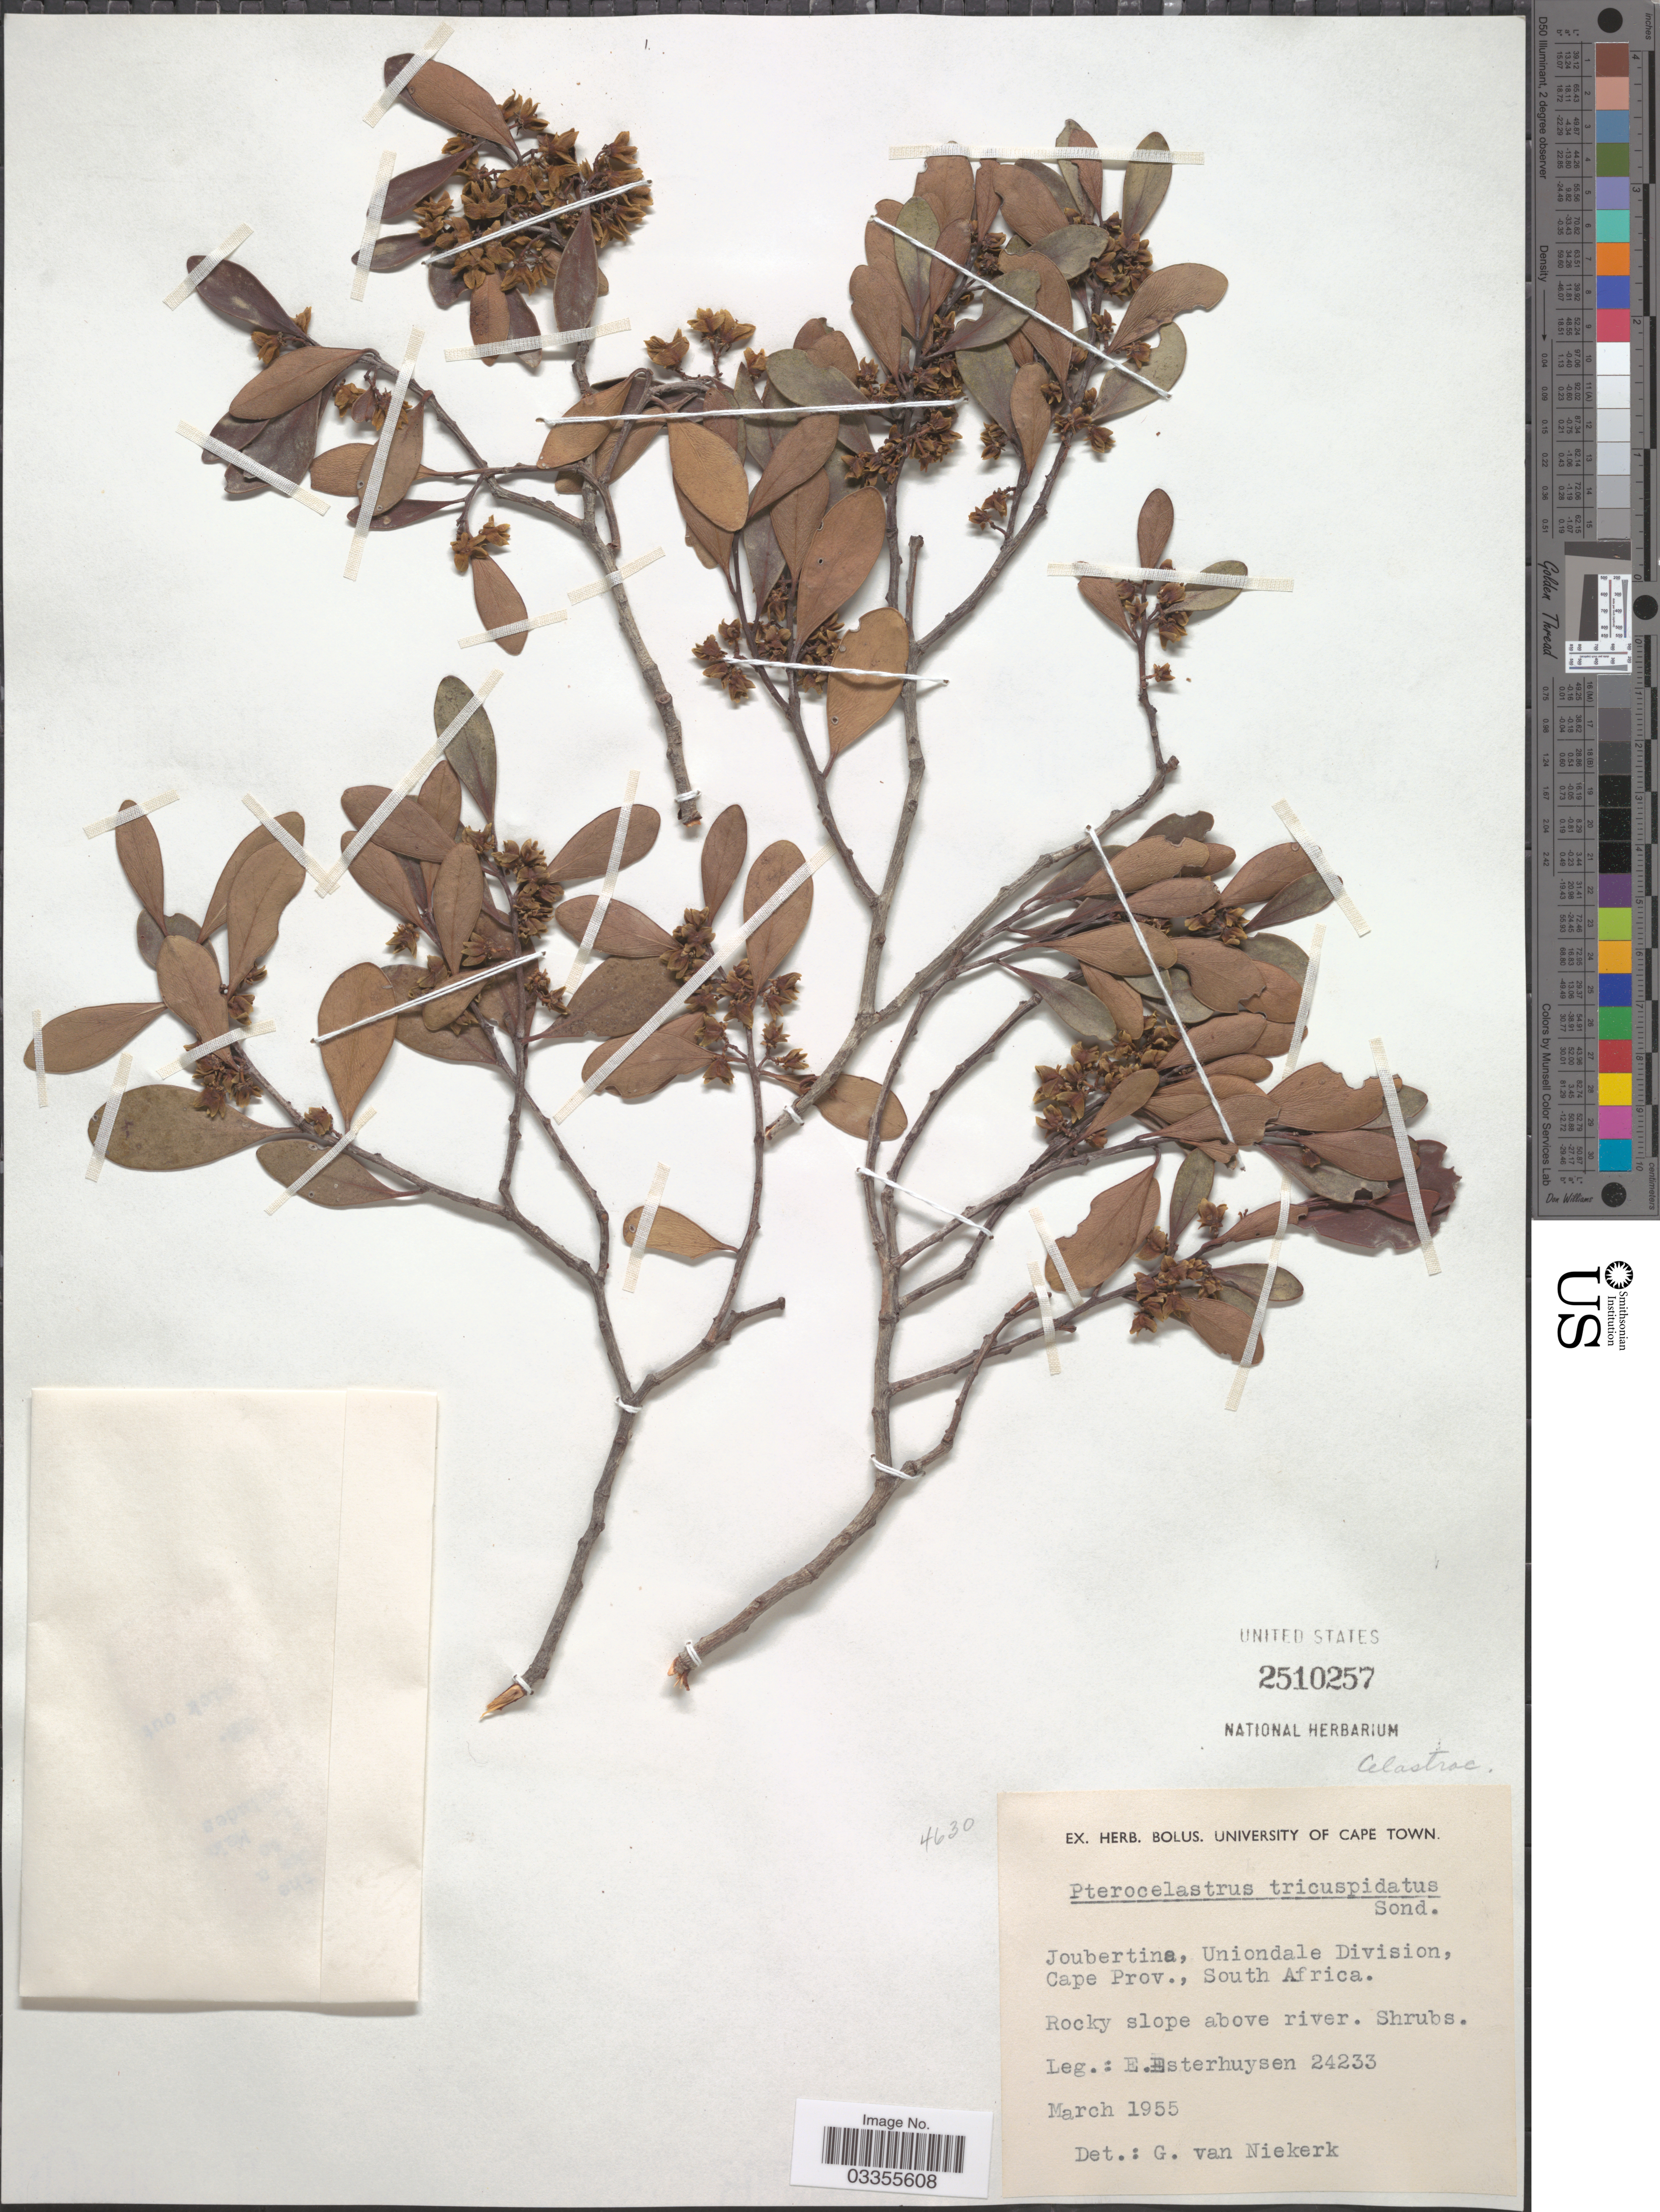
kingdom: Plantae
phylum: Tracheophyta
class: Magnoliopsida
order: Celastrales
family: Celastraceae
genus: Pterocelastrus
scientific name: Pterocelastrus tricuspidatus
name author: Walp.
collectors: E. E. Esterhuysen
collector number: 24233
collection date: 1955-03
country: South Africa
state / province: Western Cape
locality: Joubertina, Uniondale Division, Cape Prov. Rocky slope above river.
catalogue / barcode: US 2510257